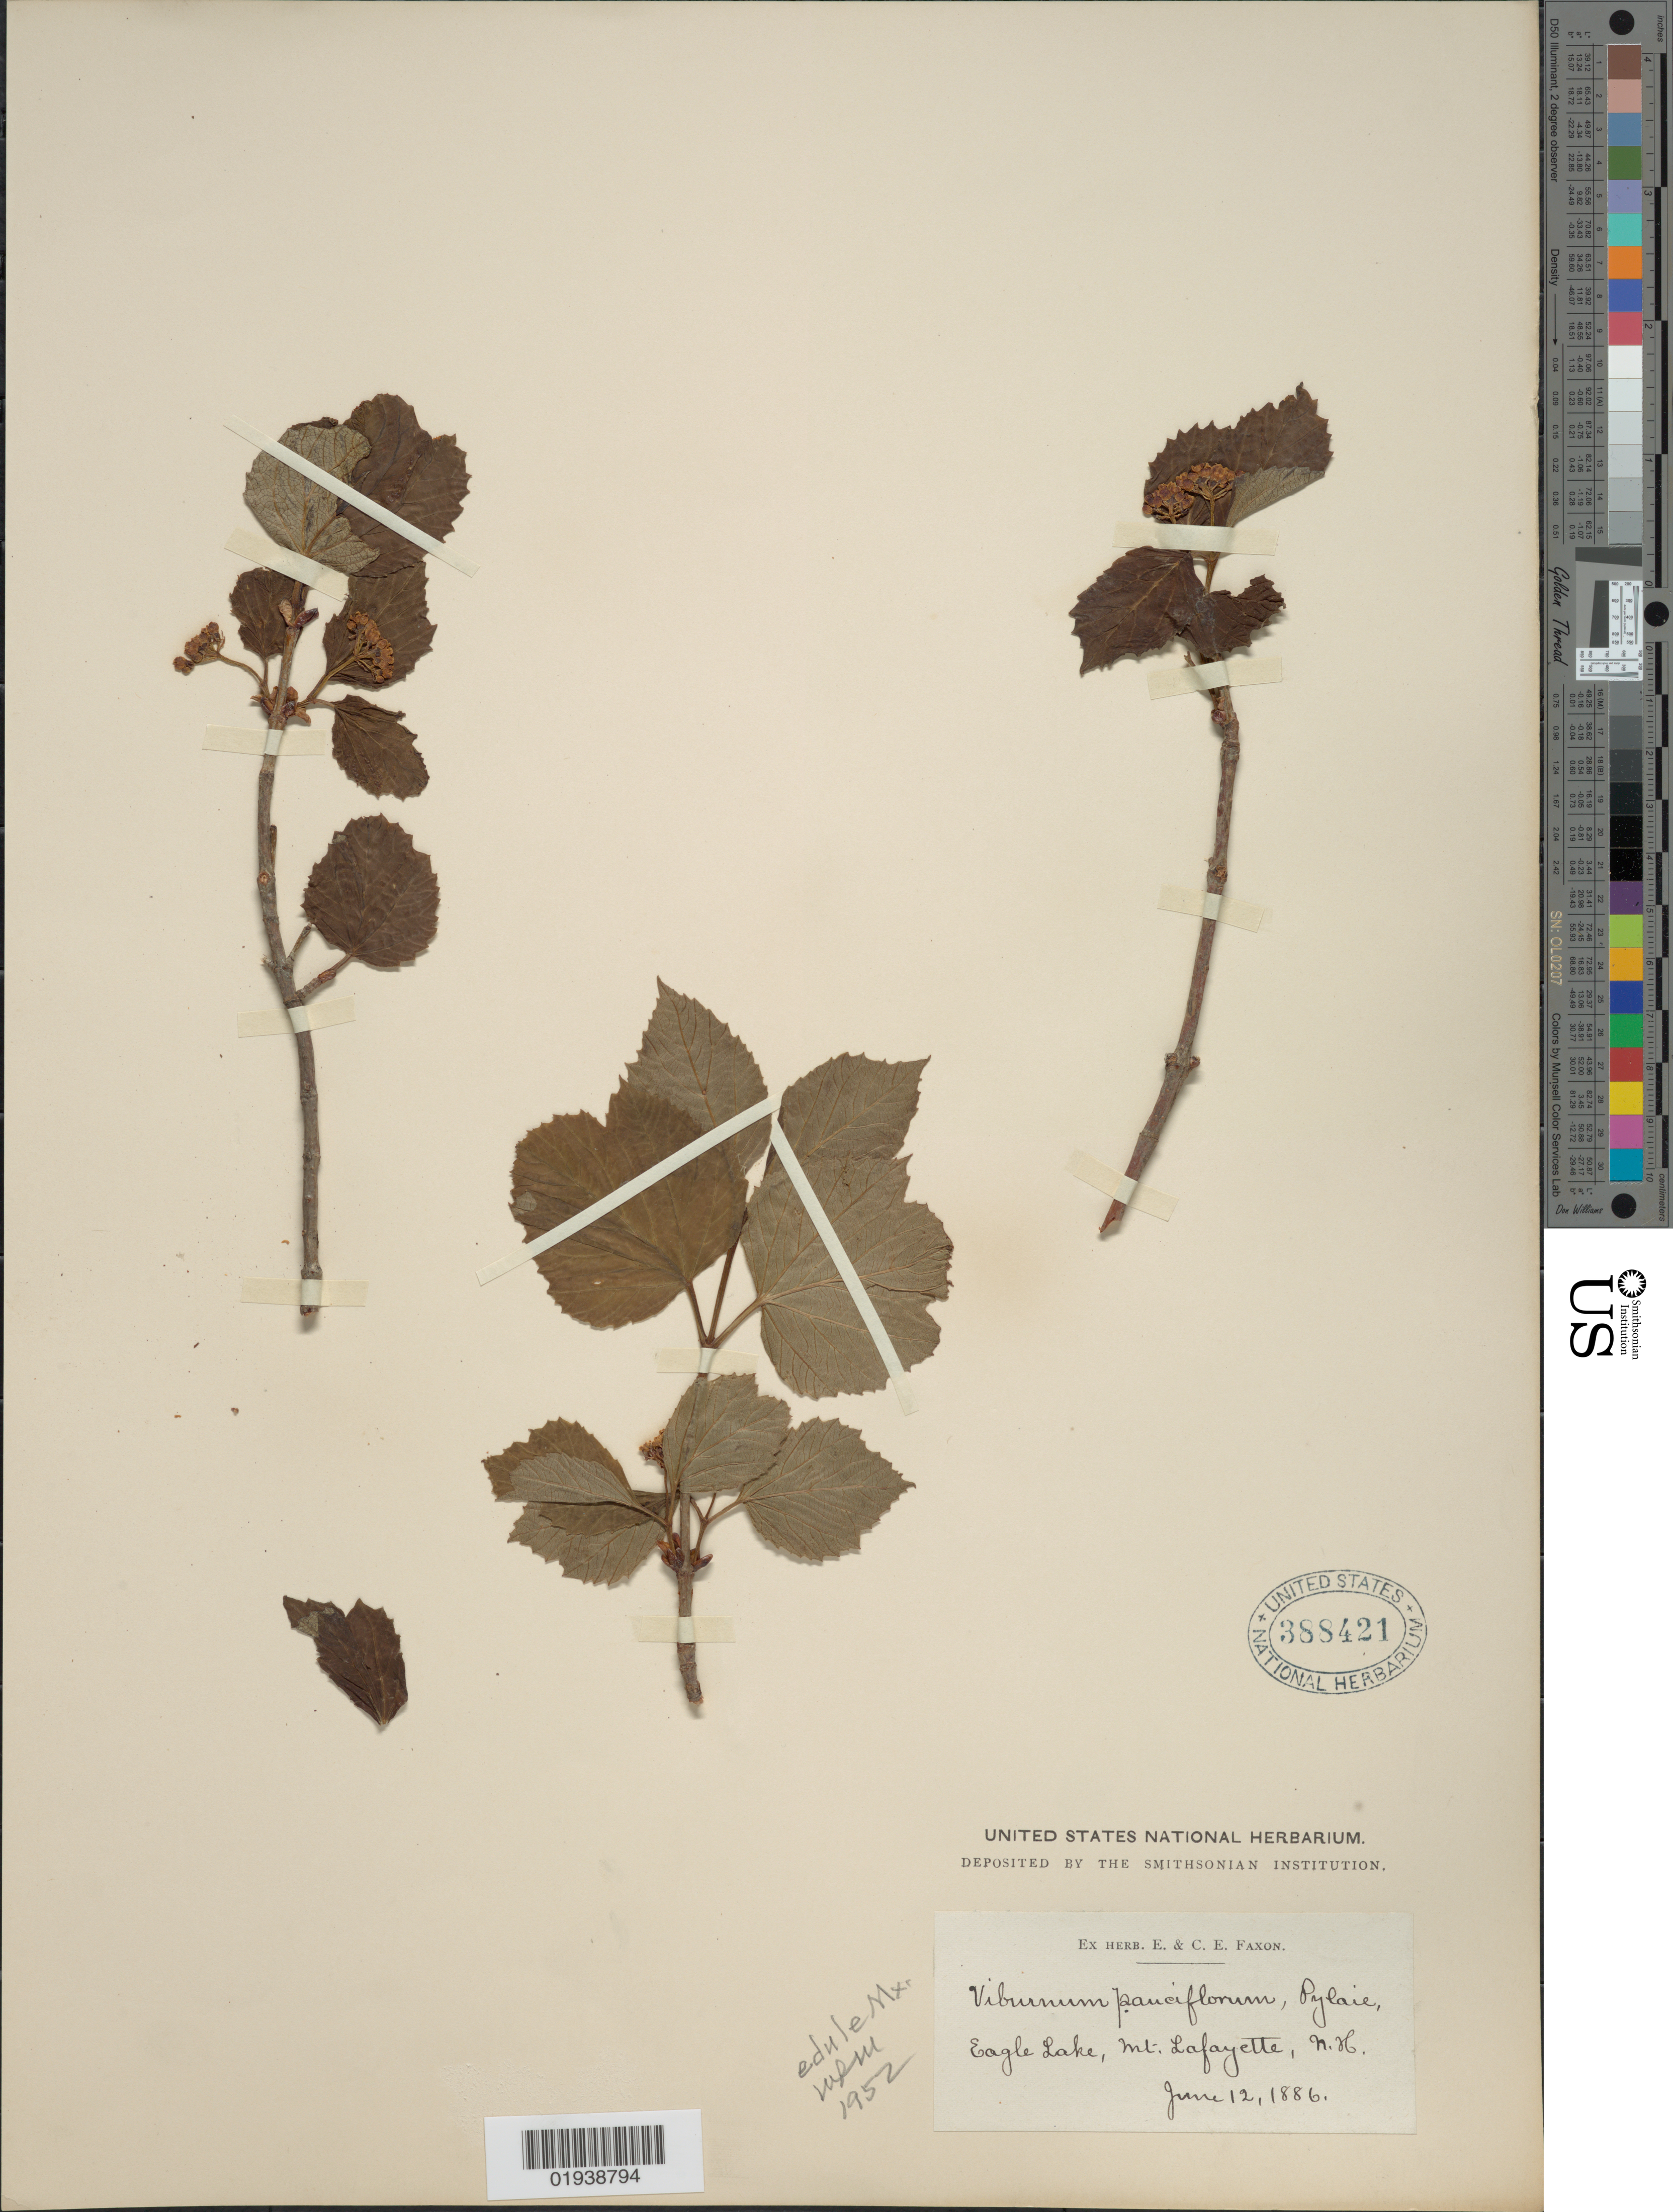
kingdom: Plantae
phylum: Tracheophyta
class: Magnoliopsida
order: Dipsacales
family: Viburnaceae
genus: Viburnum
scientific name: Viburnum edule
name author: (Michx.) Raf.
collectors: ex herb. E. & C.E. Faxon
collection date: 1886-06-12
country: United States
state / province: New Hampshire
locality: Eagle Lake, Mt. Lafayette.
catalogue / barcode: US 388421